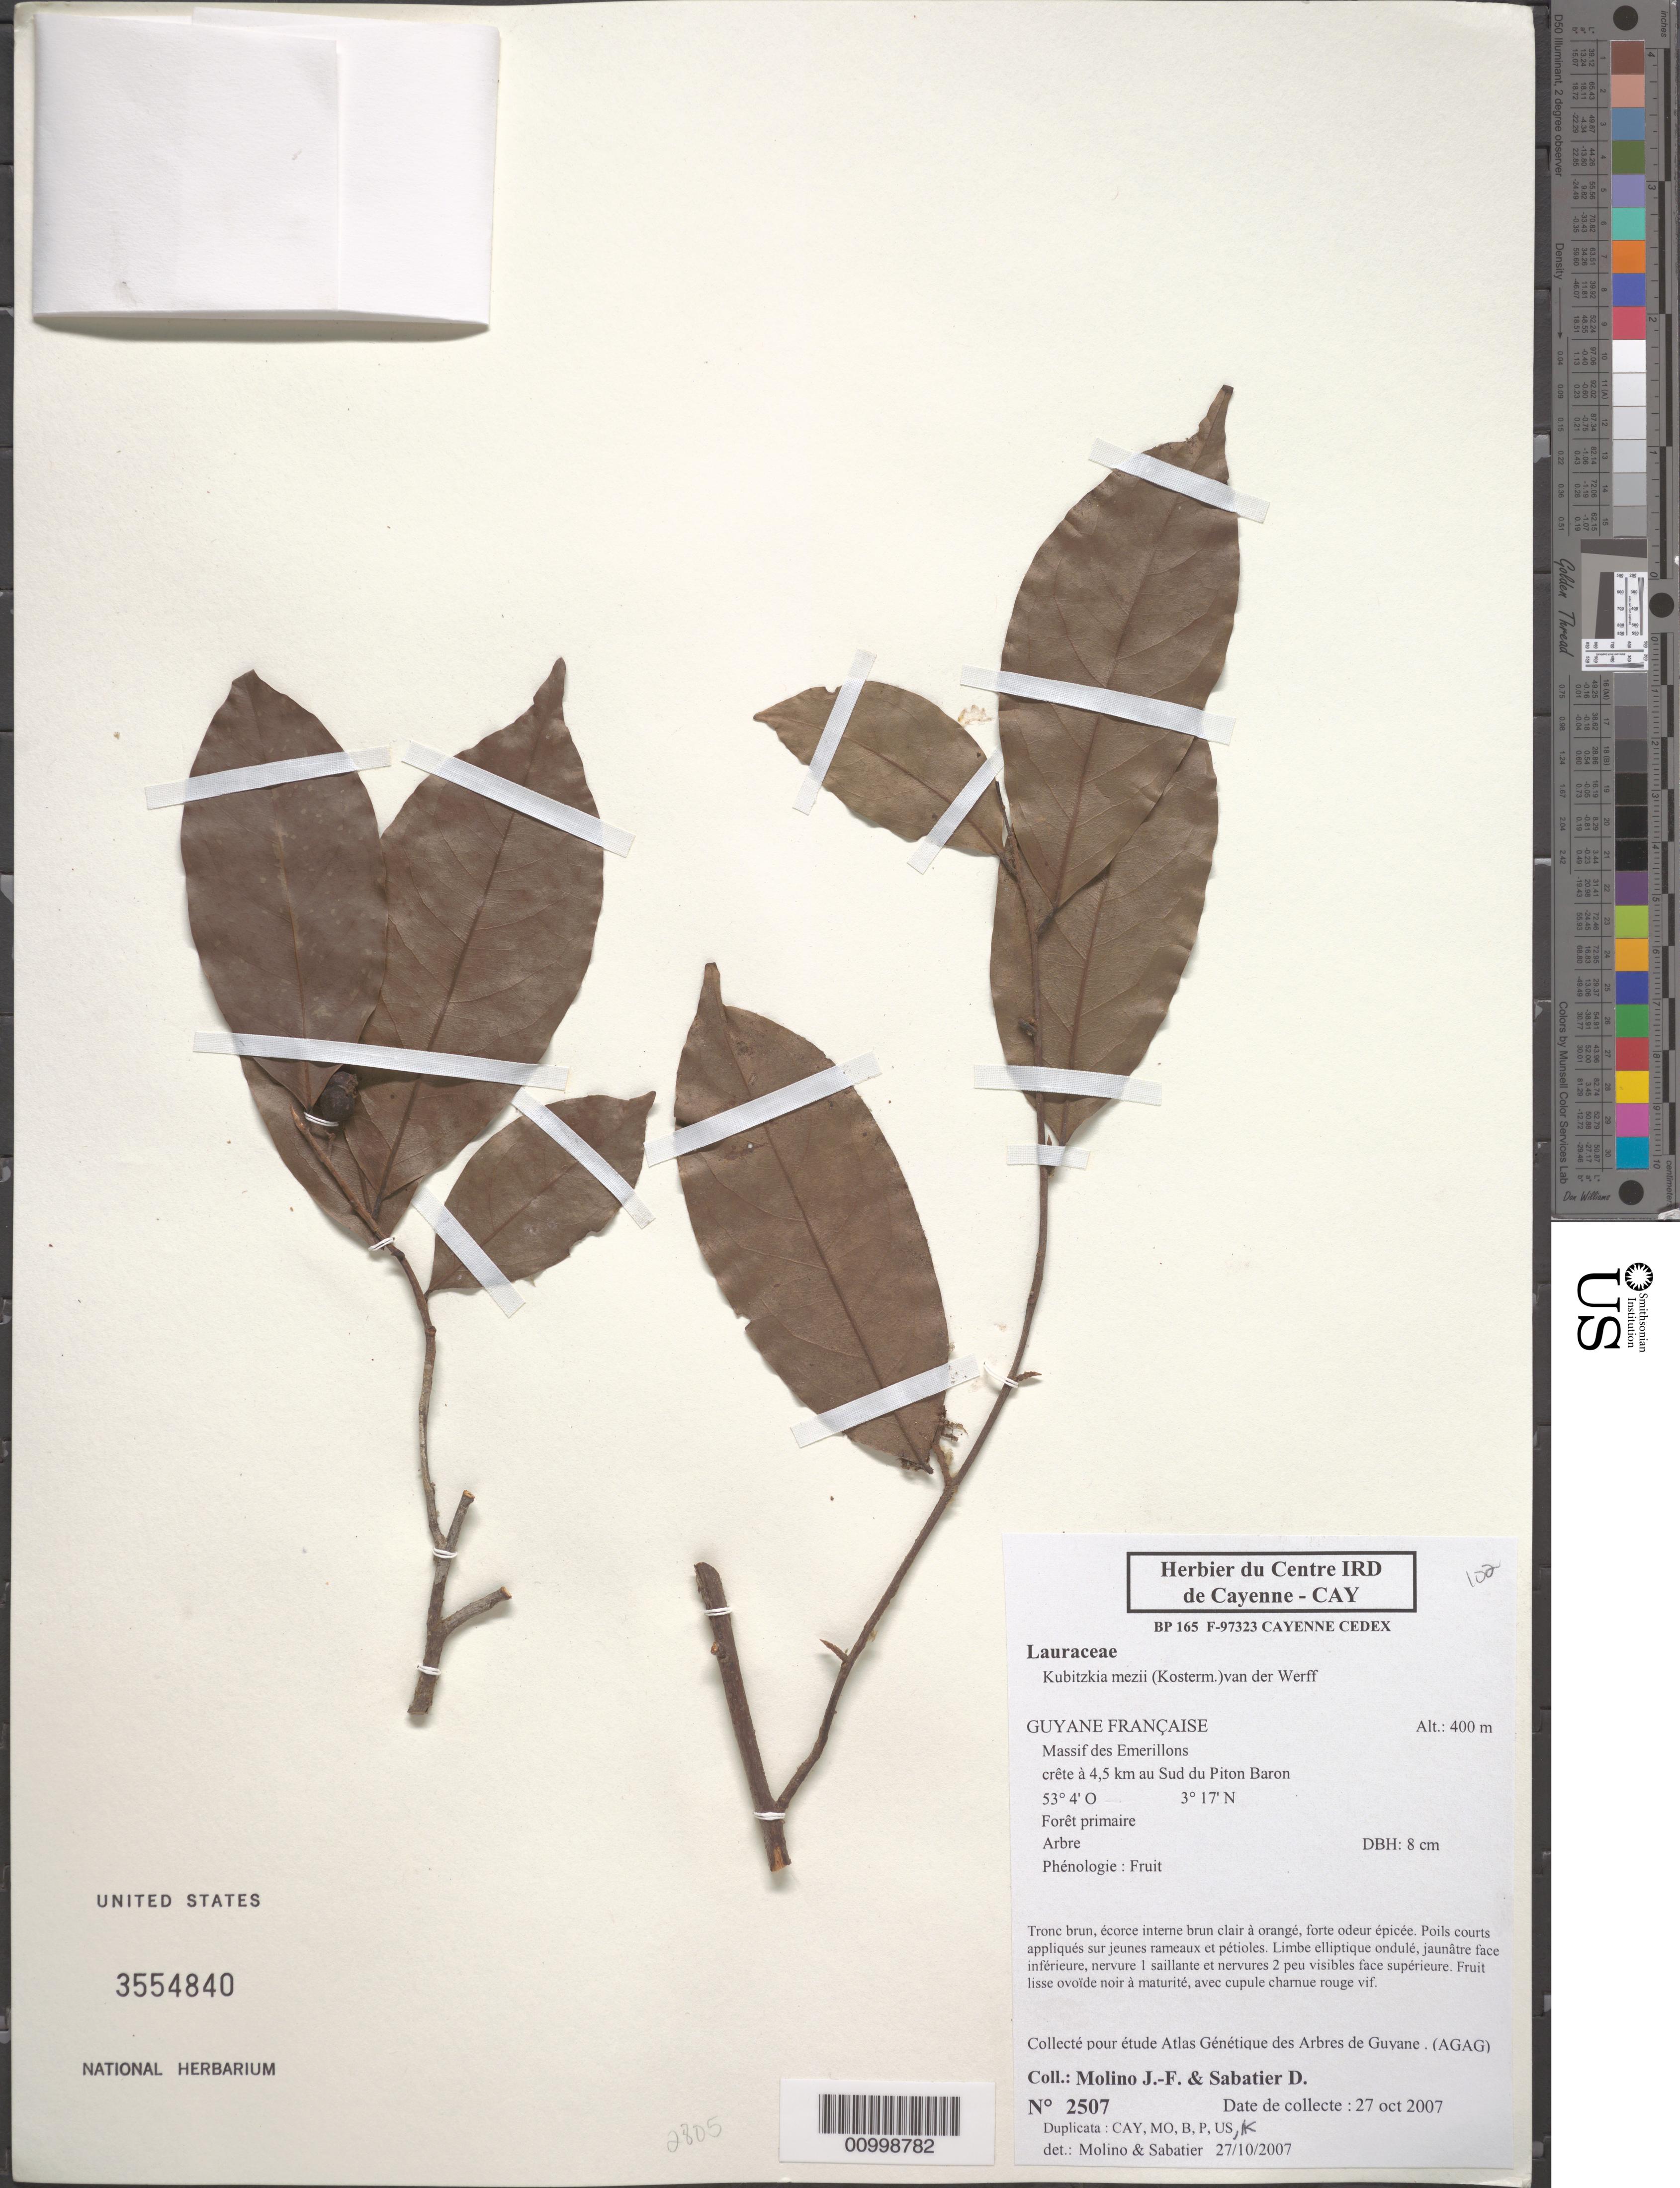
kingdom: Plantae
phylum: Tracheophyta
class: Magnoliopsida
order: Laurales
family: Lauraceae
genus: Kubitzkia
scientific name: Kubitzkia macrantha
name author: (Kosterm.) van der Werff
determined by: Sabatier, D.; Molino, J. F.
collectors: J. Molino & D. Sabatier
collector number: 2507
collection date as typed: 27-Oct-07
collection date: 2007-10-27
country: French Guiana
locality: Massif des Emerillons, crete a 4.5km au Sud du Piton Baron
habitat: Foret primaire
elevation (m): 400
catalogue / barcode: US 3554840